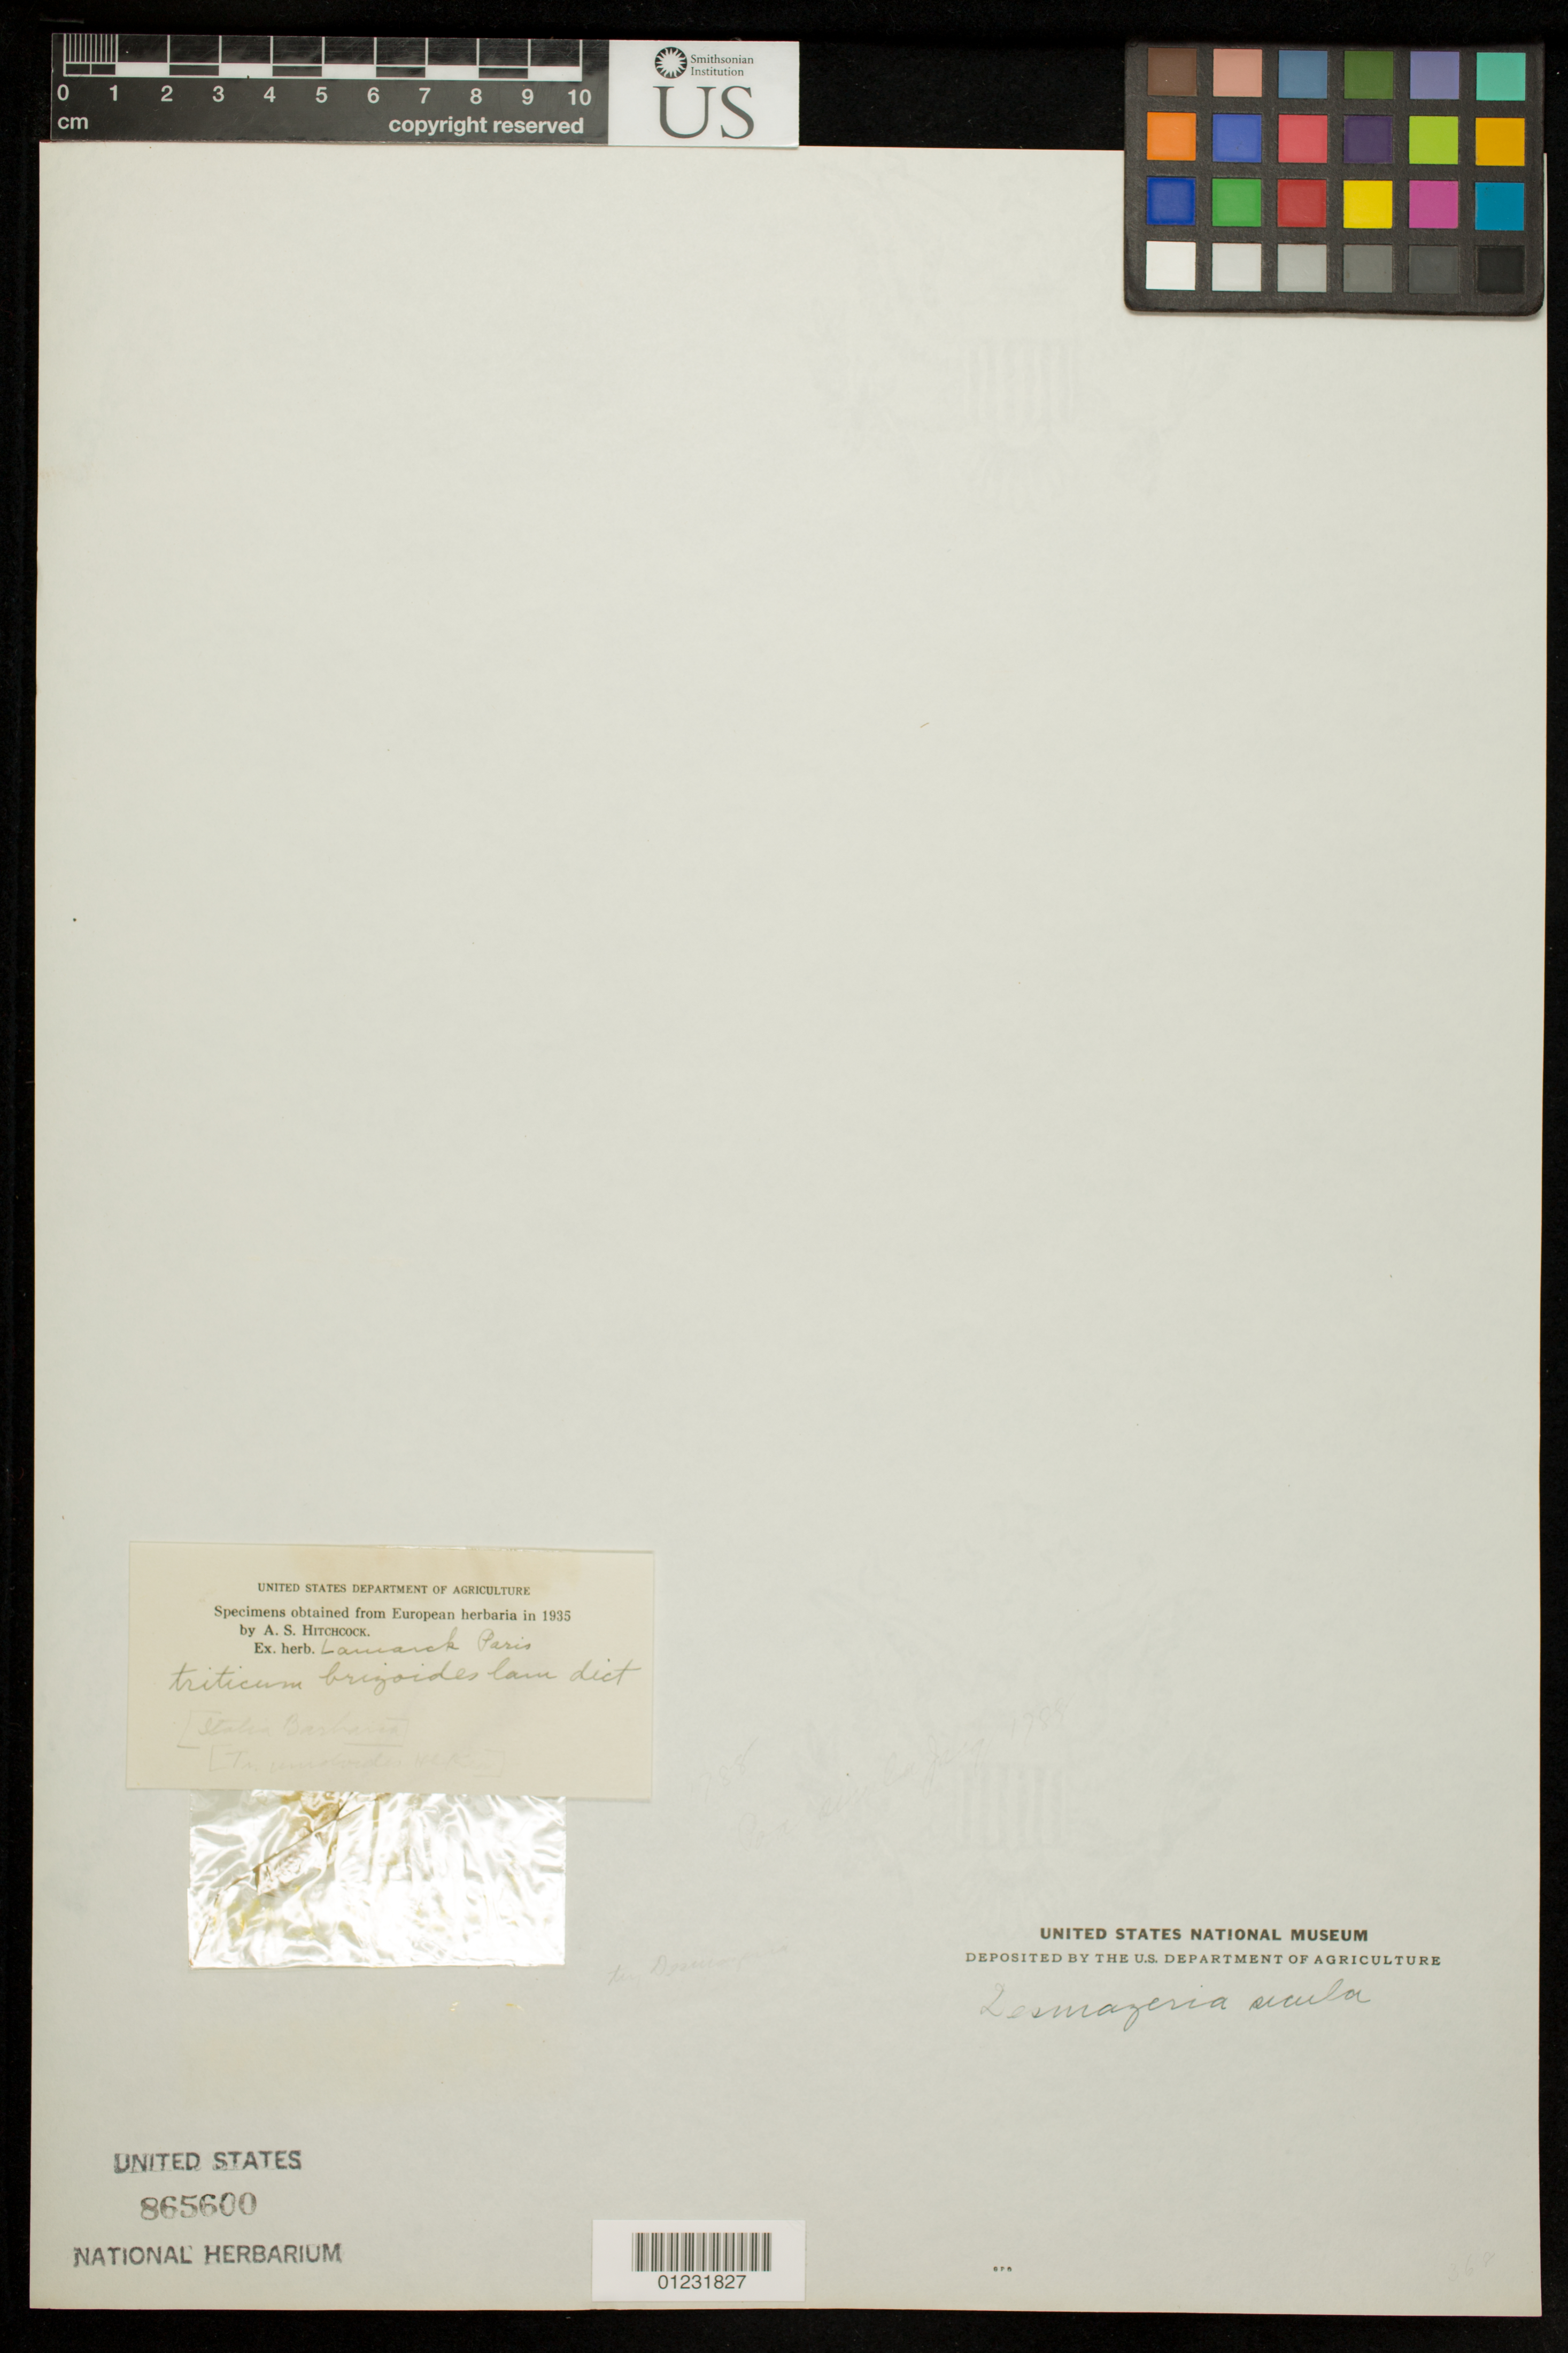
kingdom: Plantae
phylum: Tracheophyta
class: Liliopsida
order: Poales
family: Poaceae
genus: Triticum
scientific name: Triticum brizoides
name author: Lam.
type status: Type Collection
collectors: ex herb. Lamarck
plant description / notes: Fragmentary material of type specimen ex herb. Lamarck (Paris). Protologue, "Ex Italia, Barbaria."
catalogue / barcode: US 865600